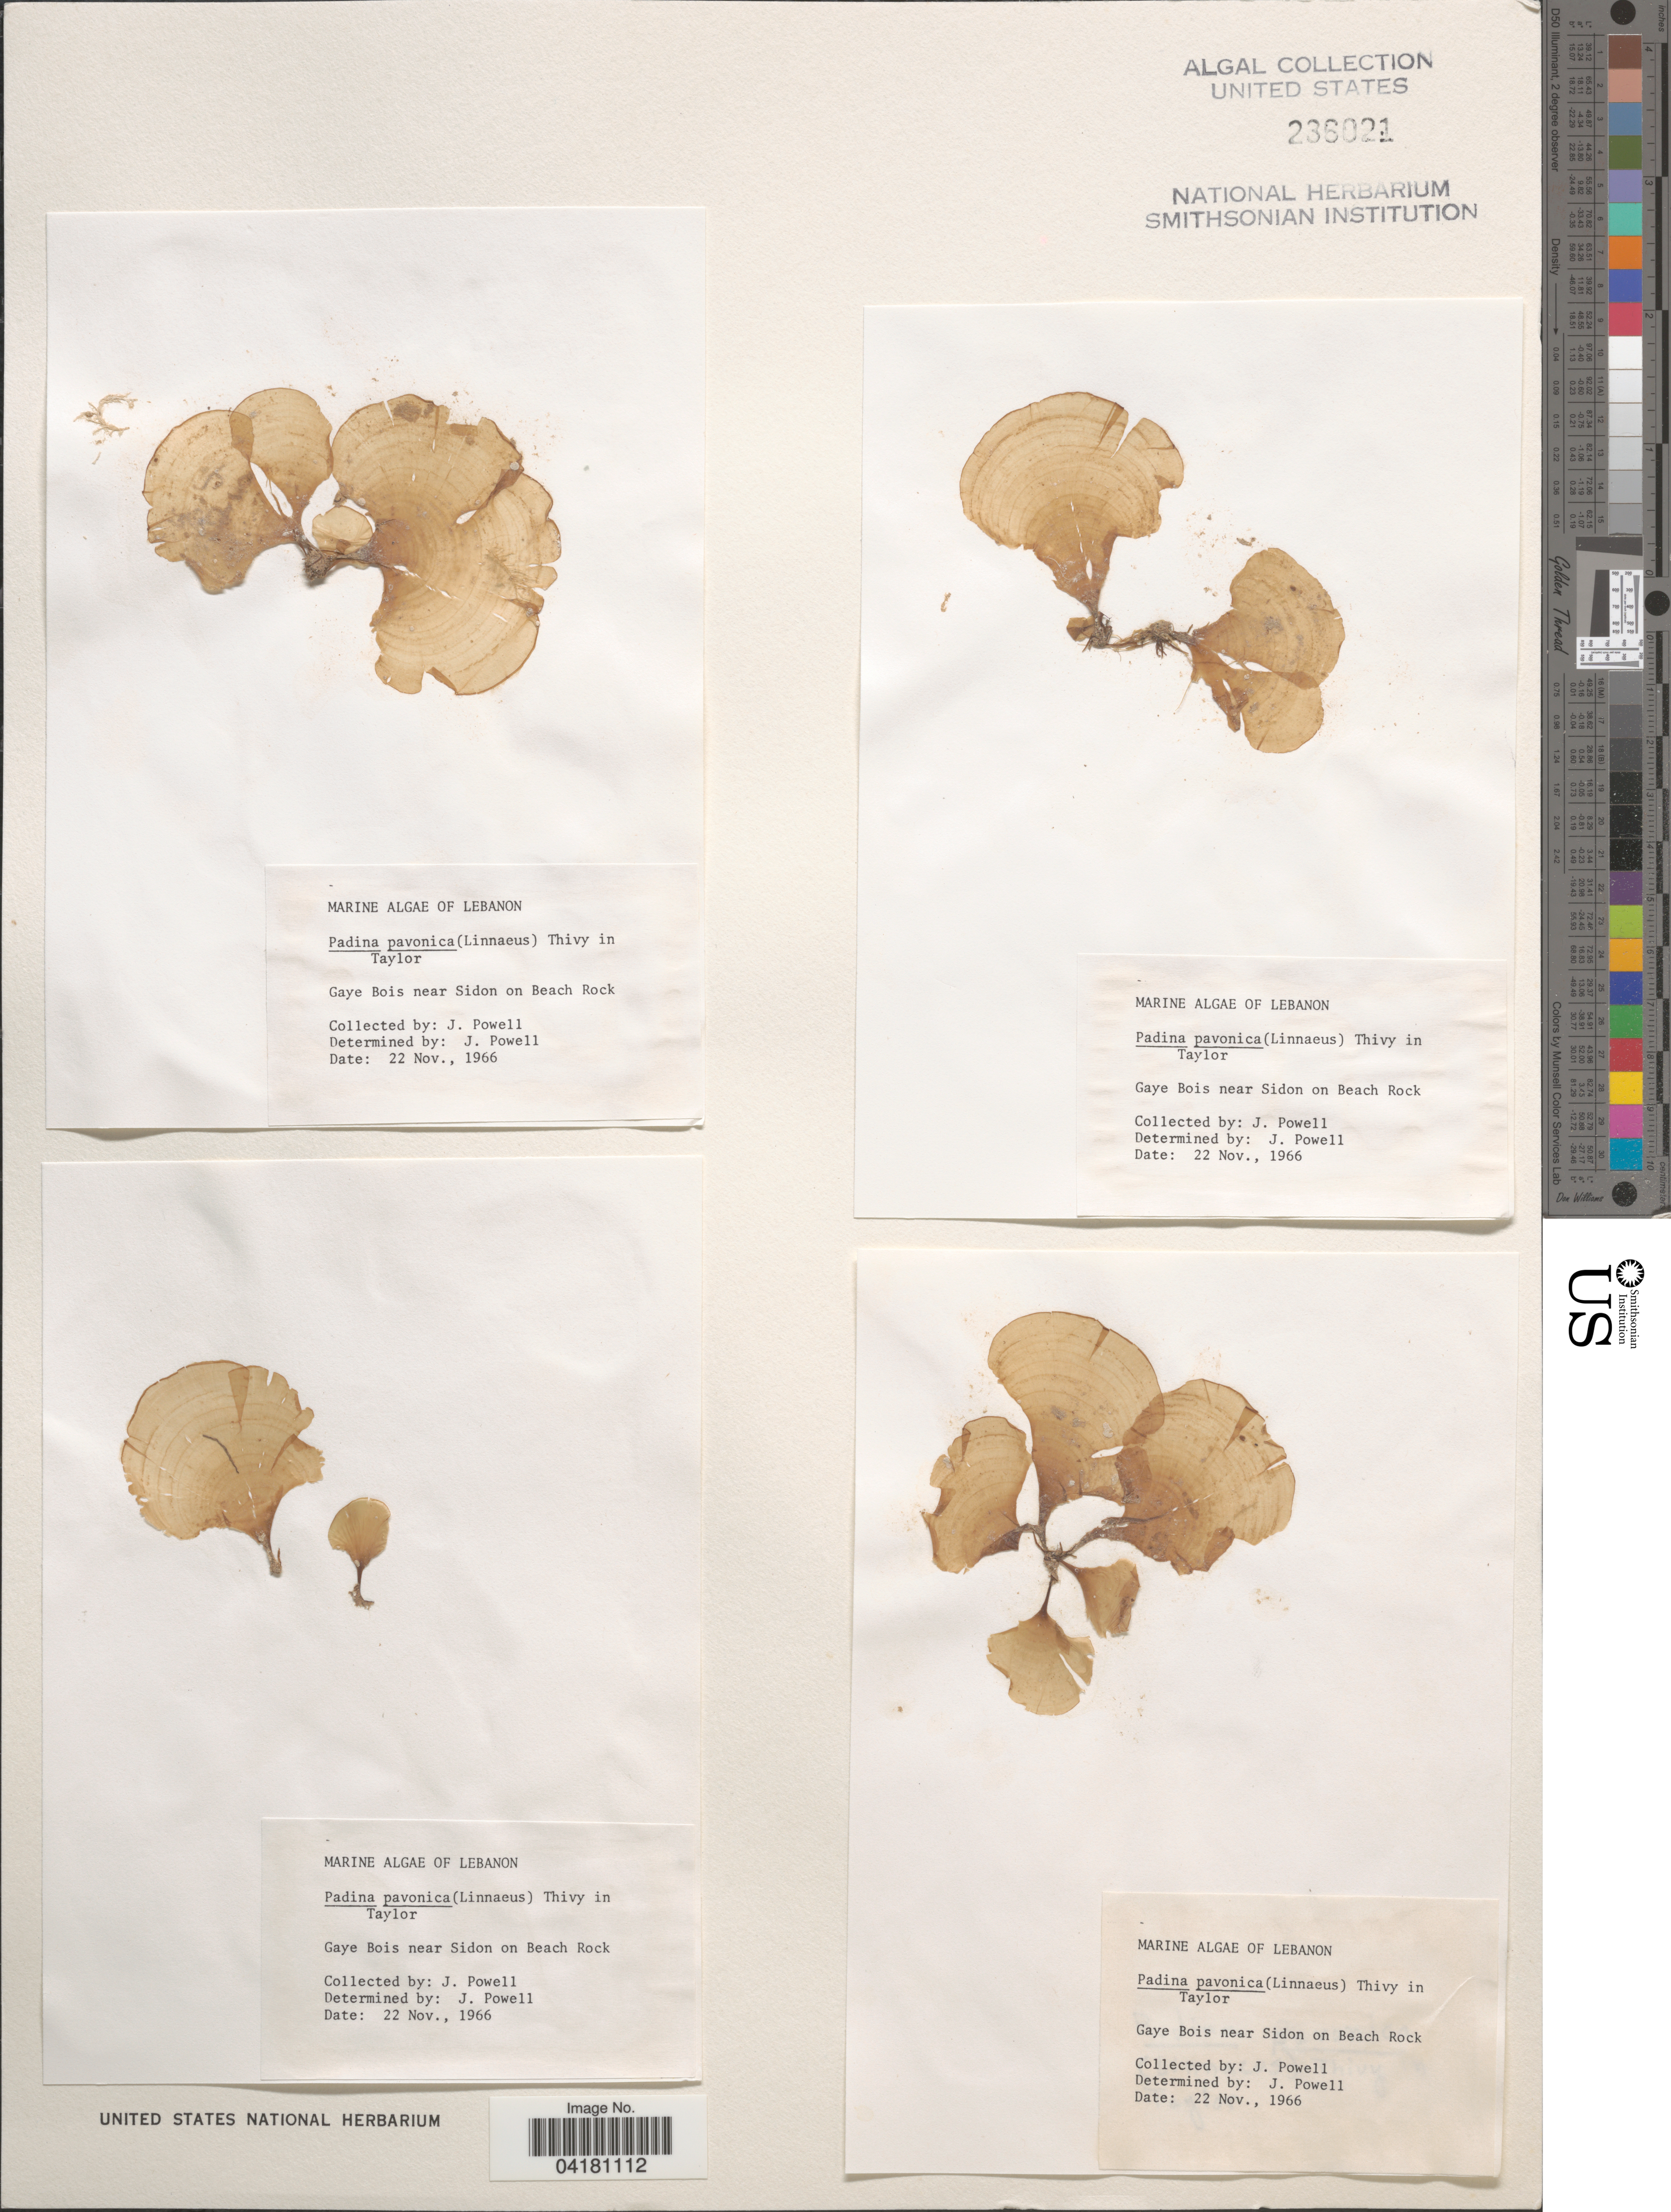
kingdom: Chromista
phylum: Ochrophyta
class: Phaeophyceae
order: Dictyotales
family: Dictyotaceae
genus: Padina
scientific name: Padina pavonica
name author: (L.) Thivy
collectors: J. Powell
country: Lebanon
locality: Gaye Bois near Sidon on Beach Rock.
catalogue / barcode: US 236021